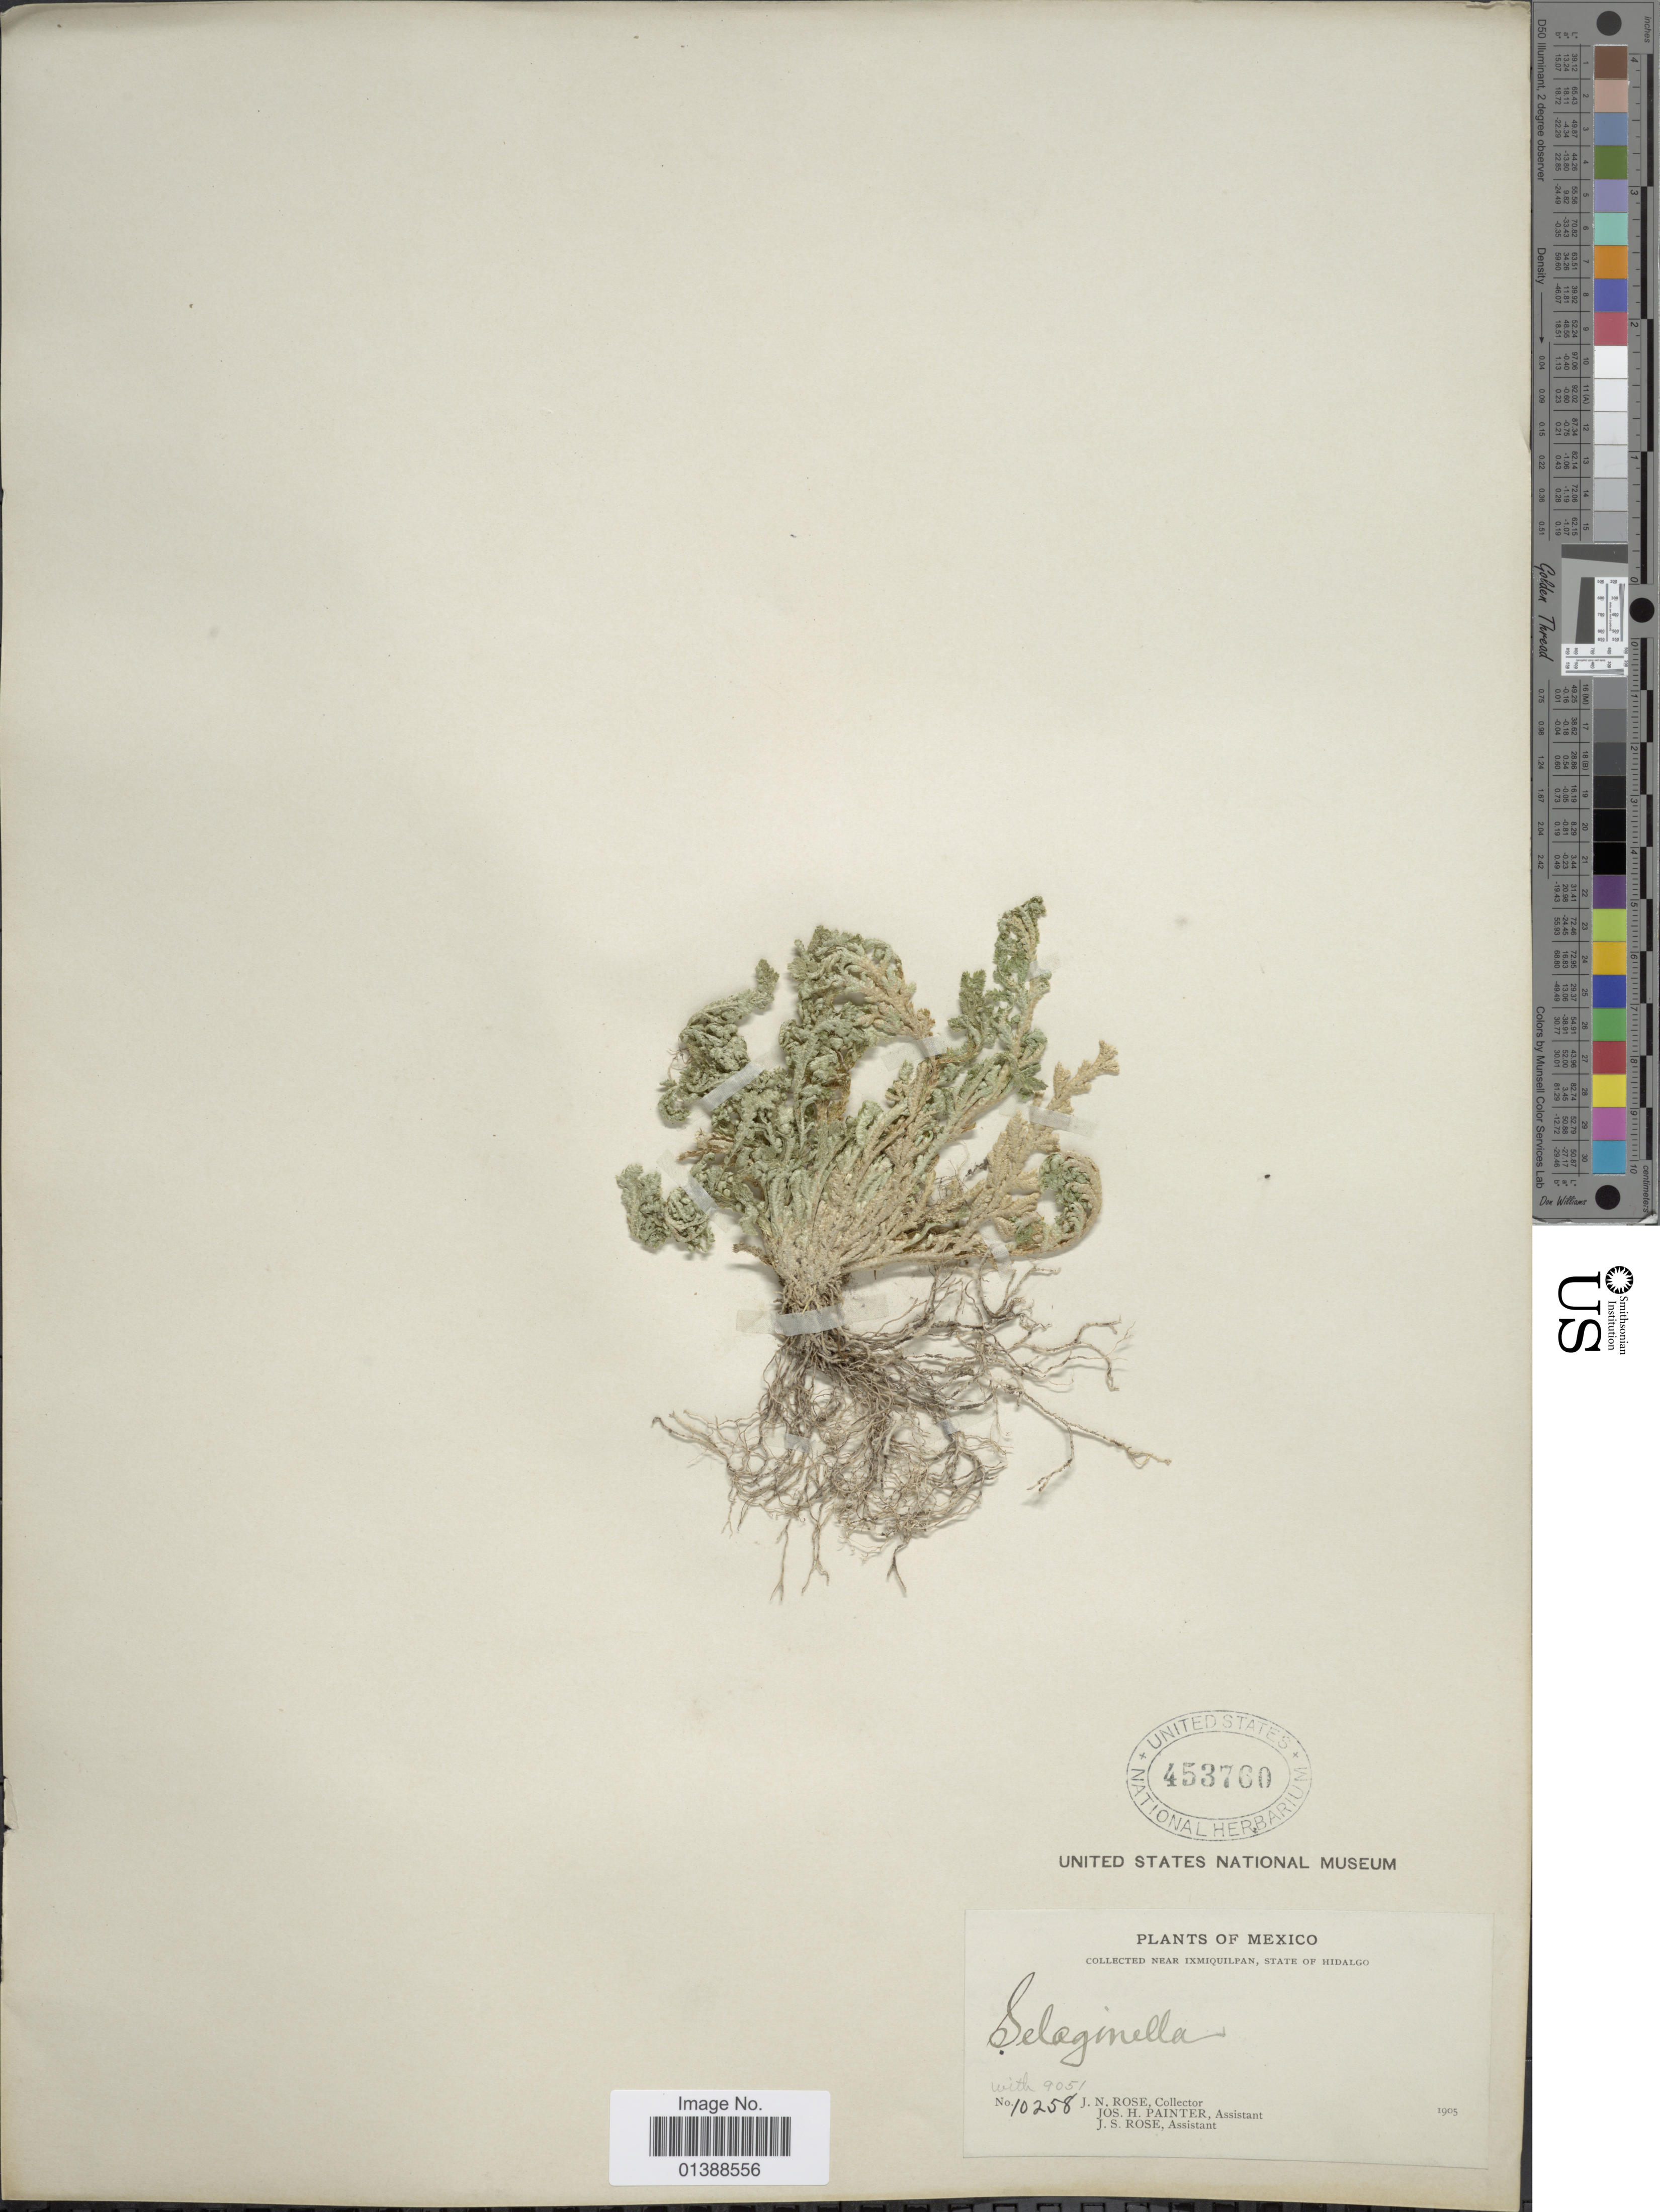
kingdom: Plantae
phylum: Tracheophyta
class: Lycopodiopsida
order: Selaginellales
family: Selaginellaceae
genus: Selaginella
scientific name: Selaginella pallescens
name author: (C. Presl) Spring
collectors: J. N. Rose, J. H. Painter & J. S. Rose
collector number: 10258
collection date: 1905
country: Mexico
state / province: Hidalgo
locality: Near Ixmiquilpan, State of Hidalgo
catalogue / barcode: US 453760